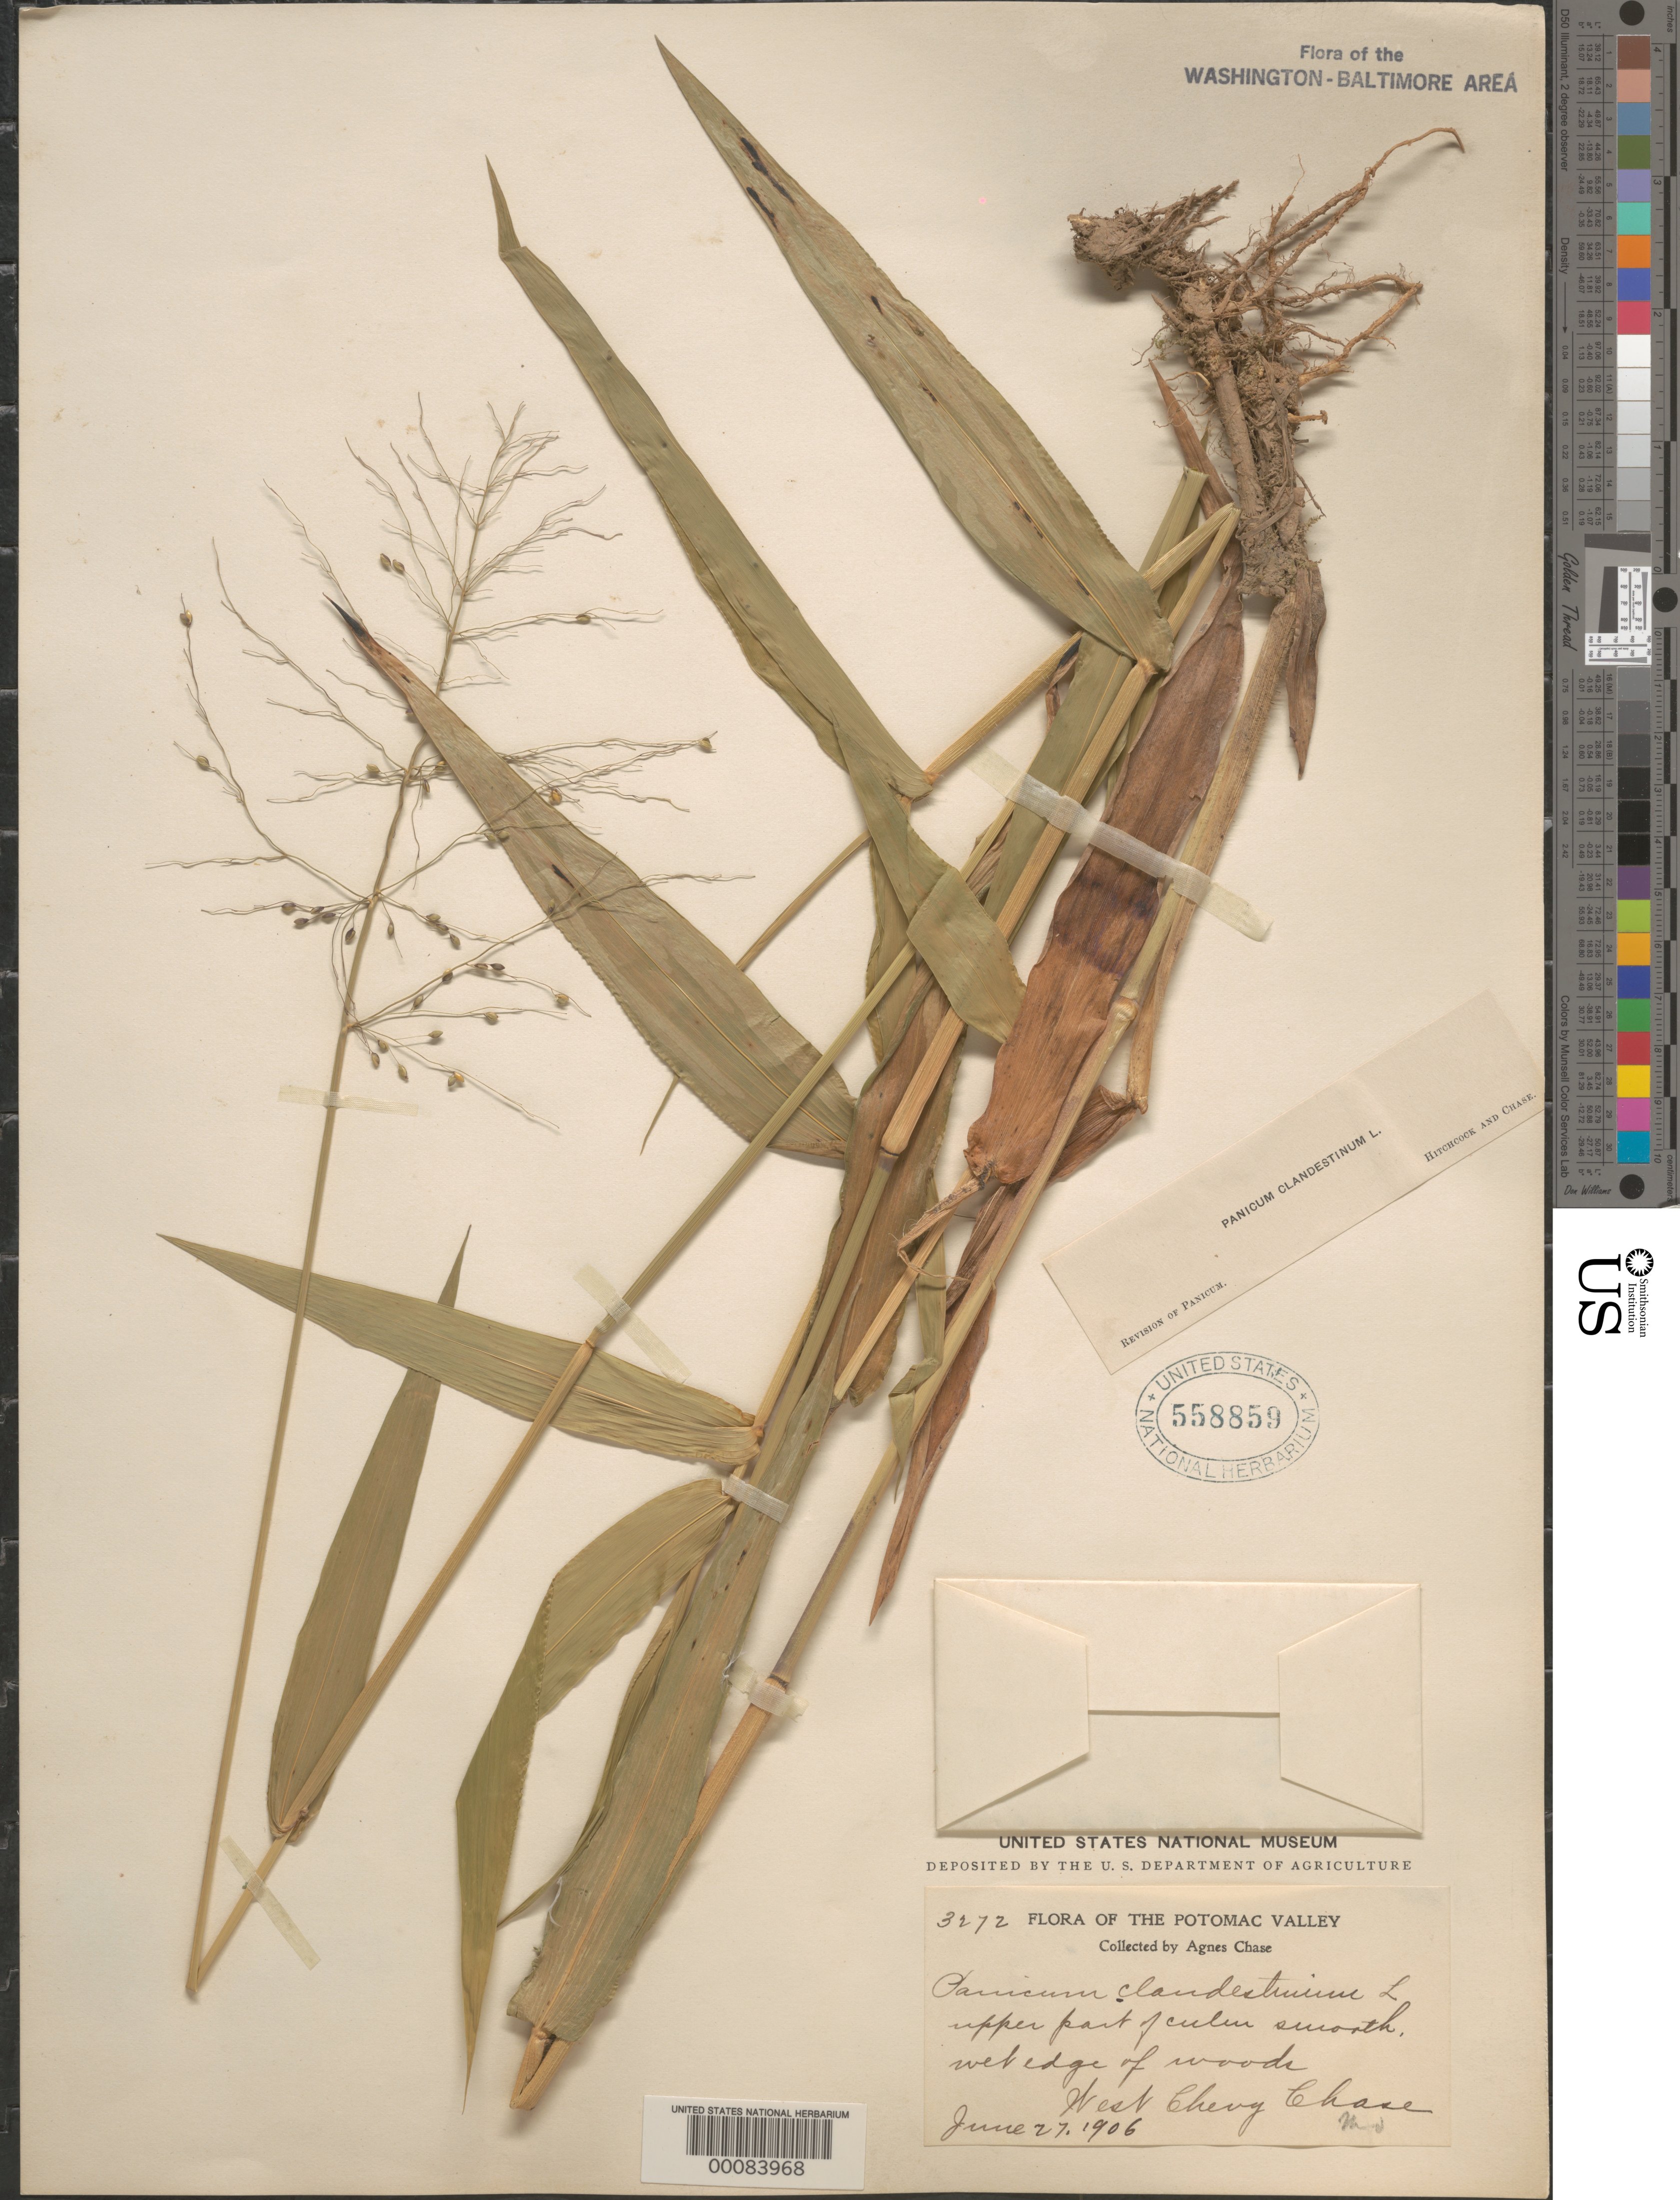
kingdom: Plantae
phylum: Tracheophyta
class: Liliopsida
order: Poales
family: Poaceae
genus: Dichanthelium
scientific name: Dichanthelium clandestinum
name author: (L.) Gould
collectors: A. Chase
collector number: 3272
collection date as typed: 27 Jun 1906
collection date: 1906-06-27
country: United States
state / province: Maryland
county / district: Montgomery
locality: West Chevy Chase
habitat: Wet edge of woods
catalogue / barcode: US 558859